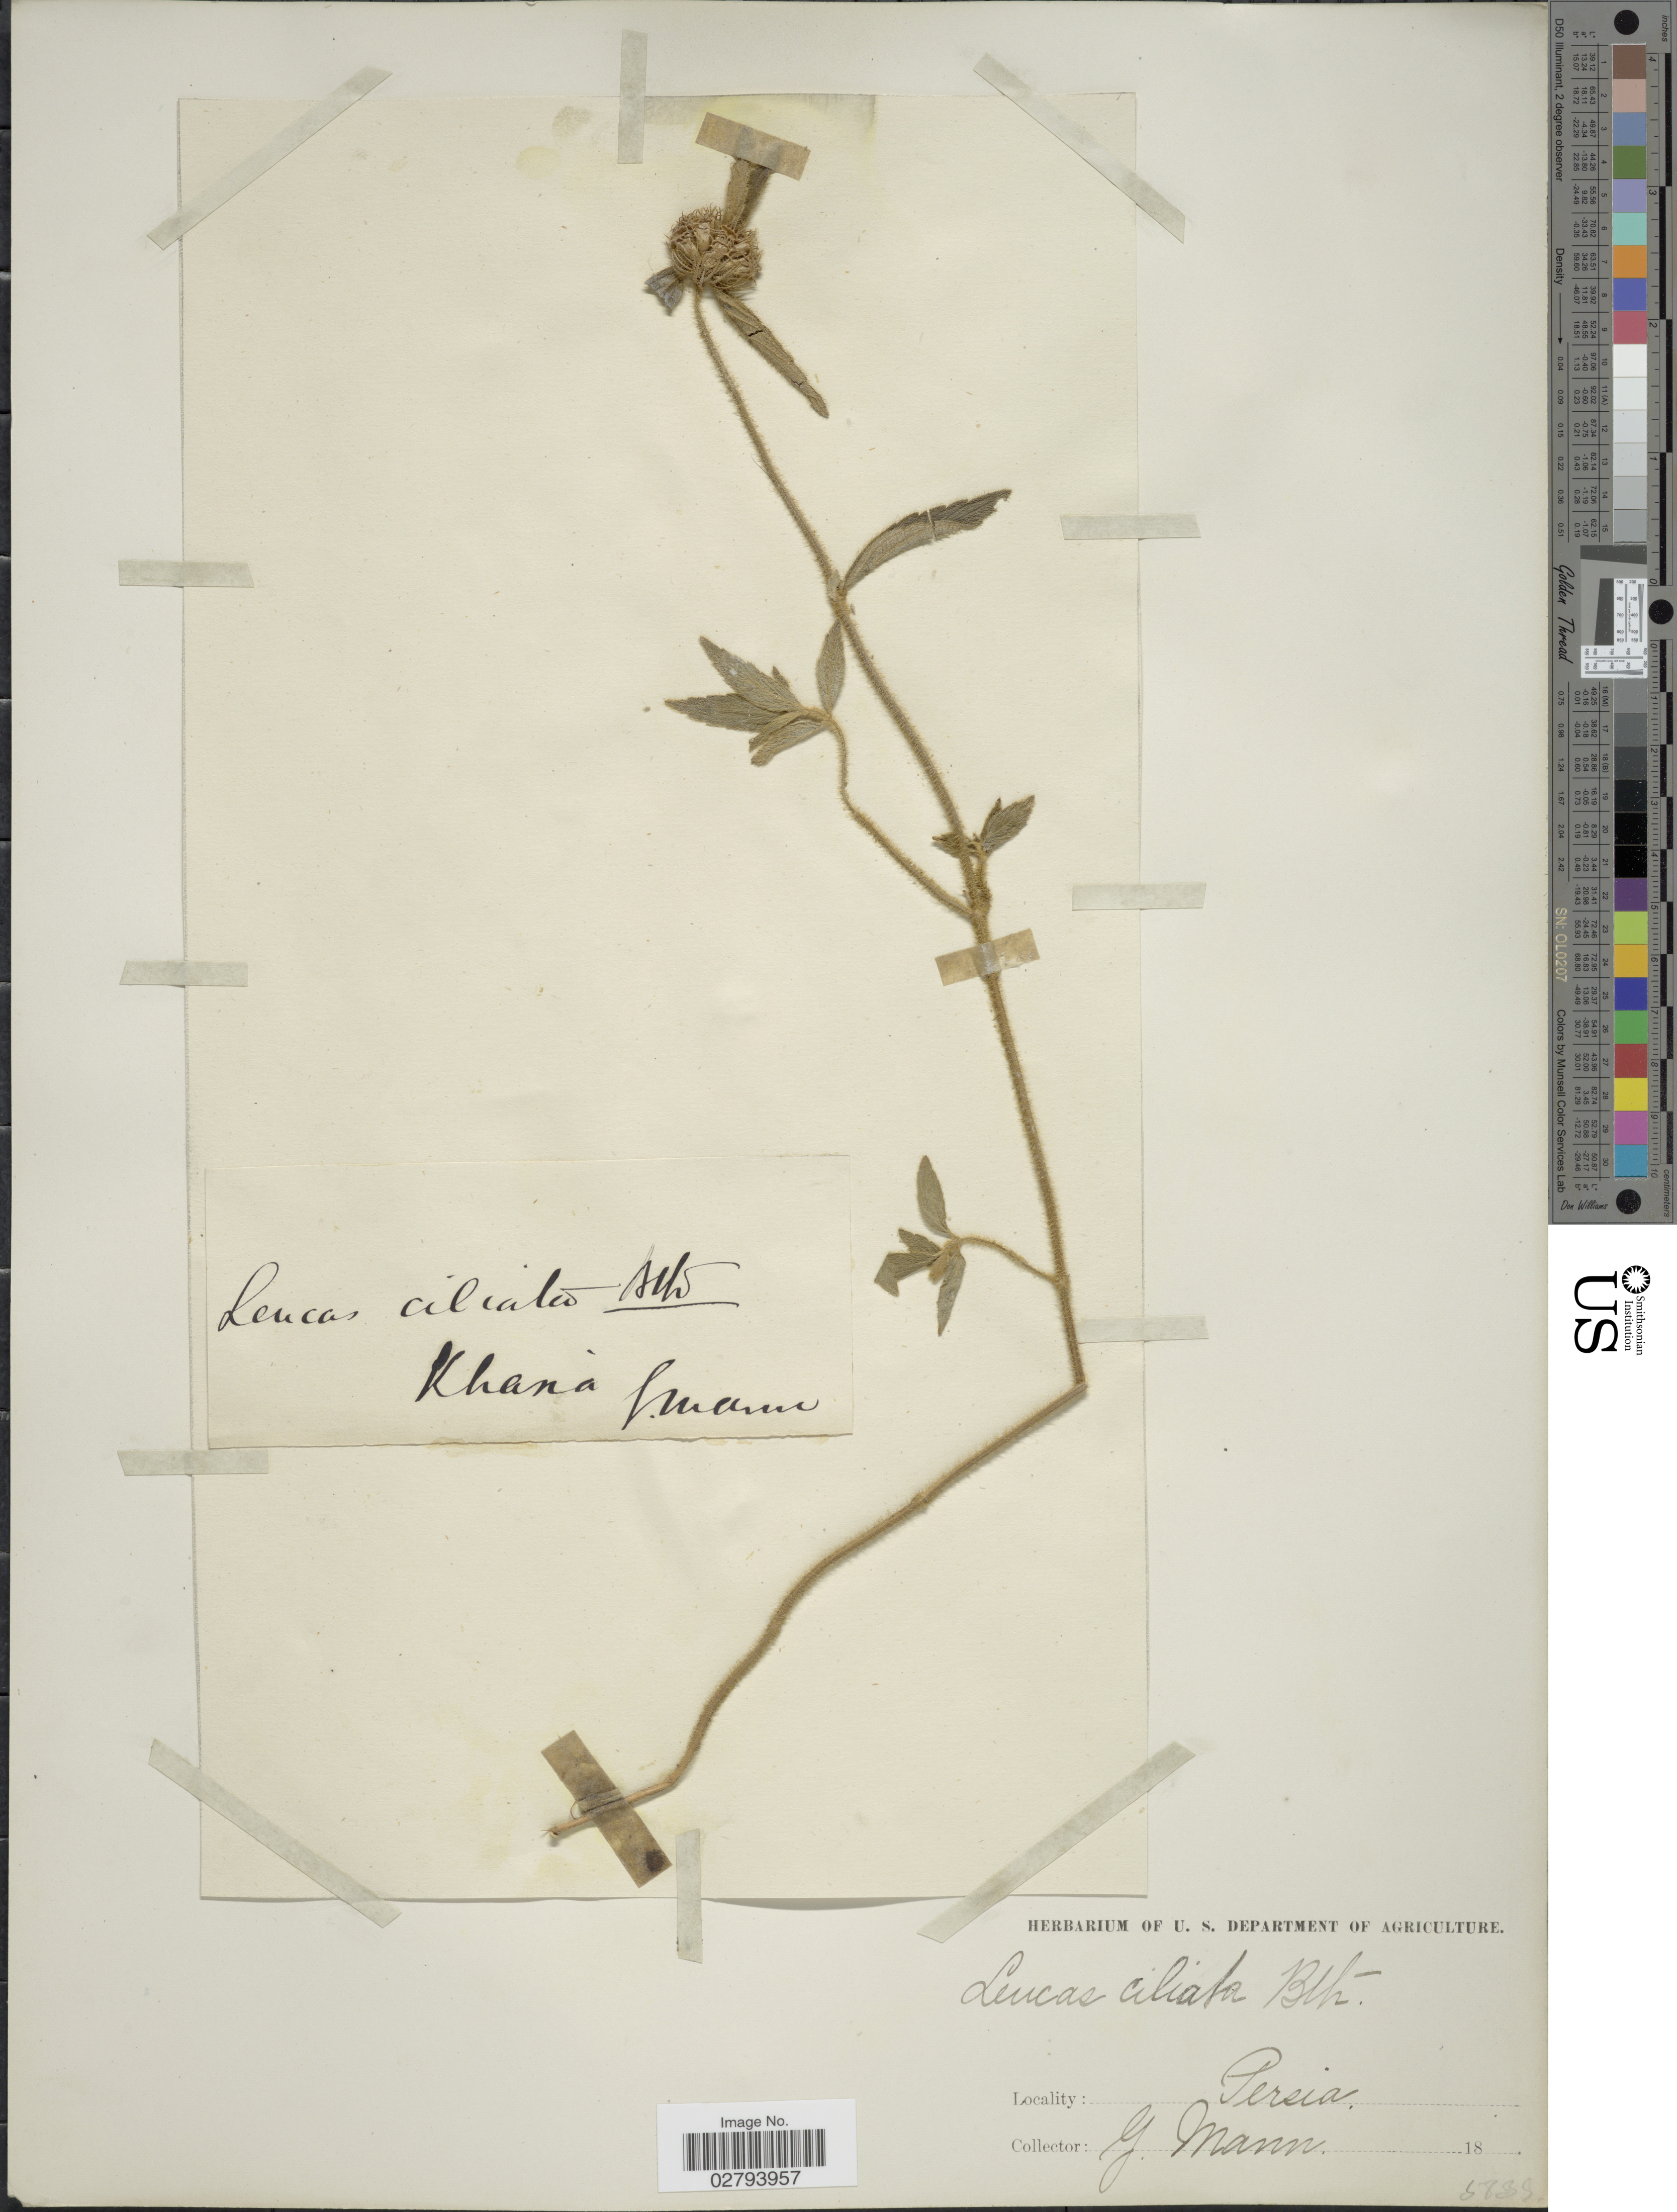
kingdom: Plantae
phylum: Tracheophyta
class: Magnoliopsida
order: Lamiales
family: Lamiaceae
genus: Leucas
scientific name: Leucas ciliata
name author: Benth.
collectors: G. Mann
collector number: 5839*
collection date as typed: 18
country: Iran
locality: Persia.